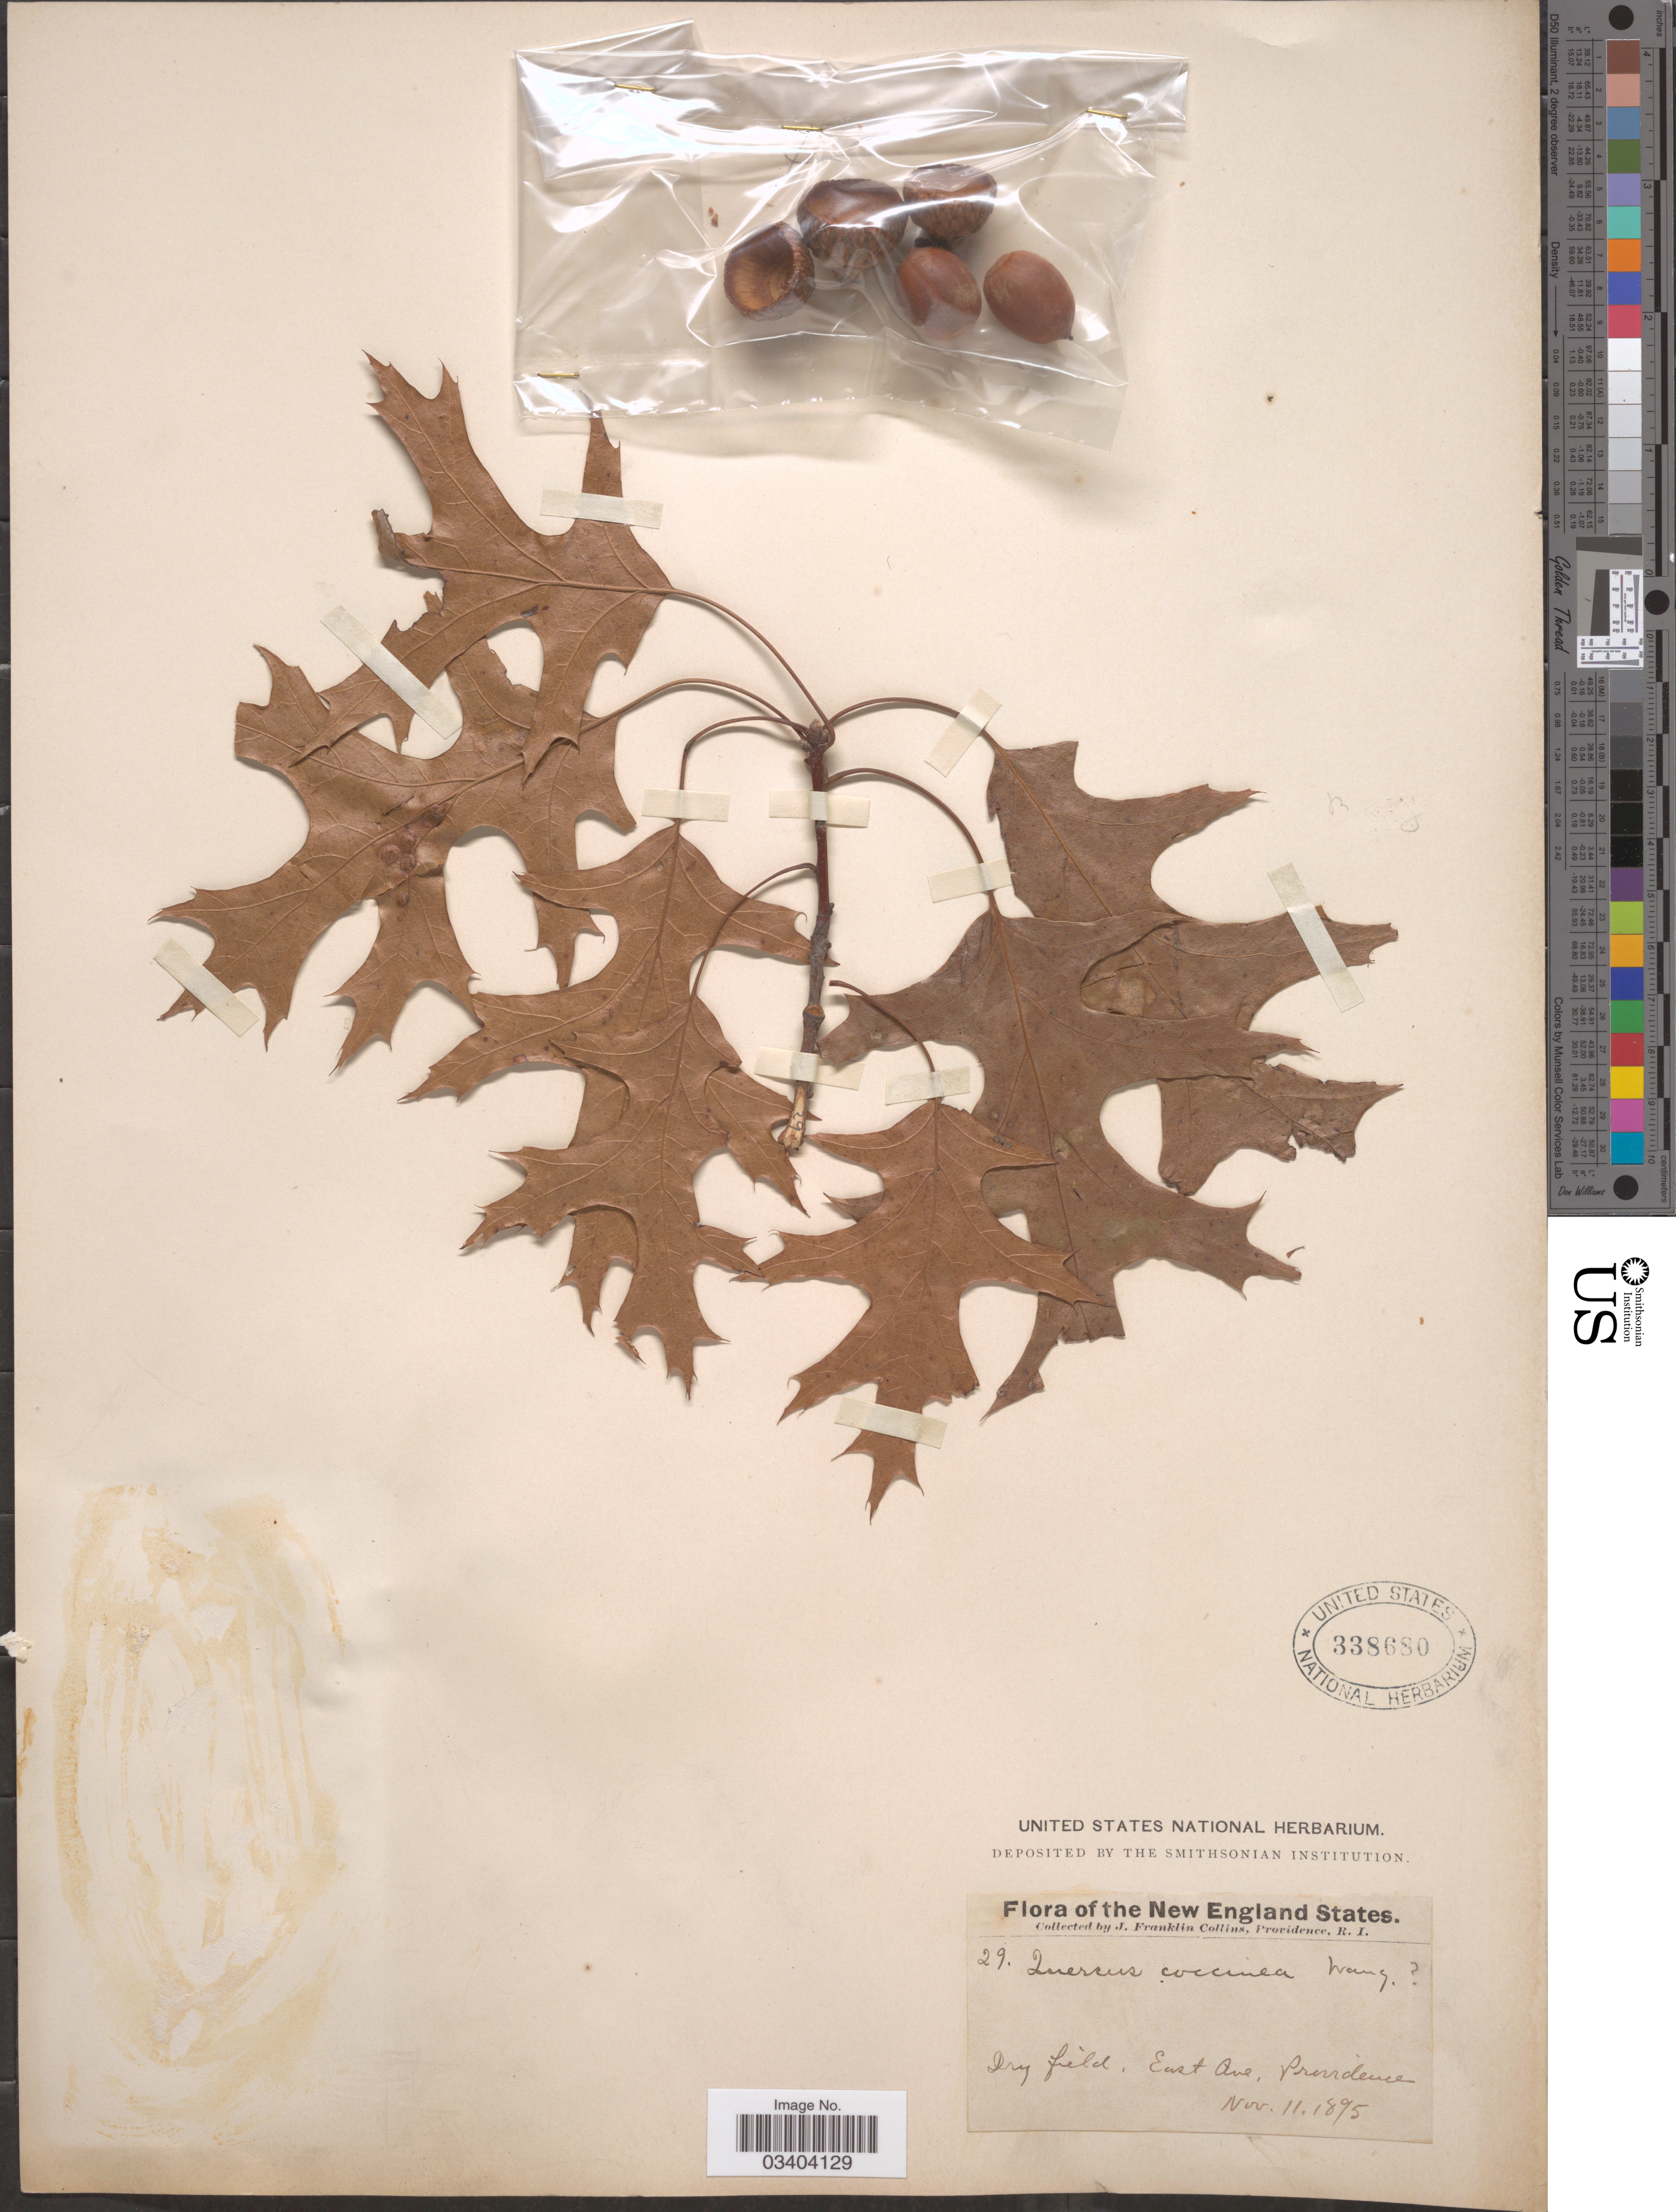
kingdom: Plantae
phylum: Tracheophyta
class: Magnoliopsida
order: Fagales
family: Fagaceae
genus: Quercus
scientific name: Quercus coccinea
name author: Münchh.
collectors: J. Collins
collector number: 29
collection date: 1895-11-11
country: United States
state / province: Rhode Island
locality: New England States. East Ave, Providence.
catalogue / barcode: US 338680